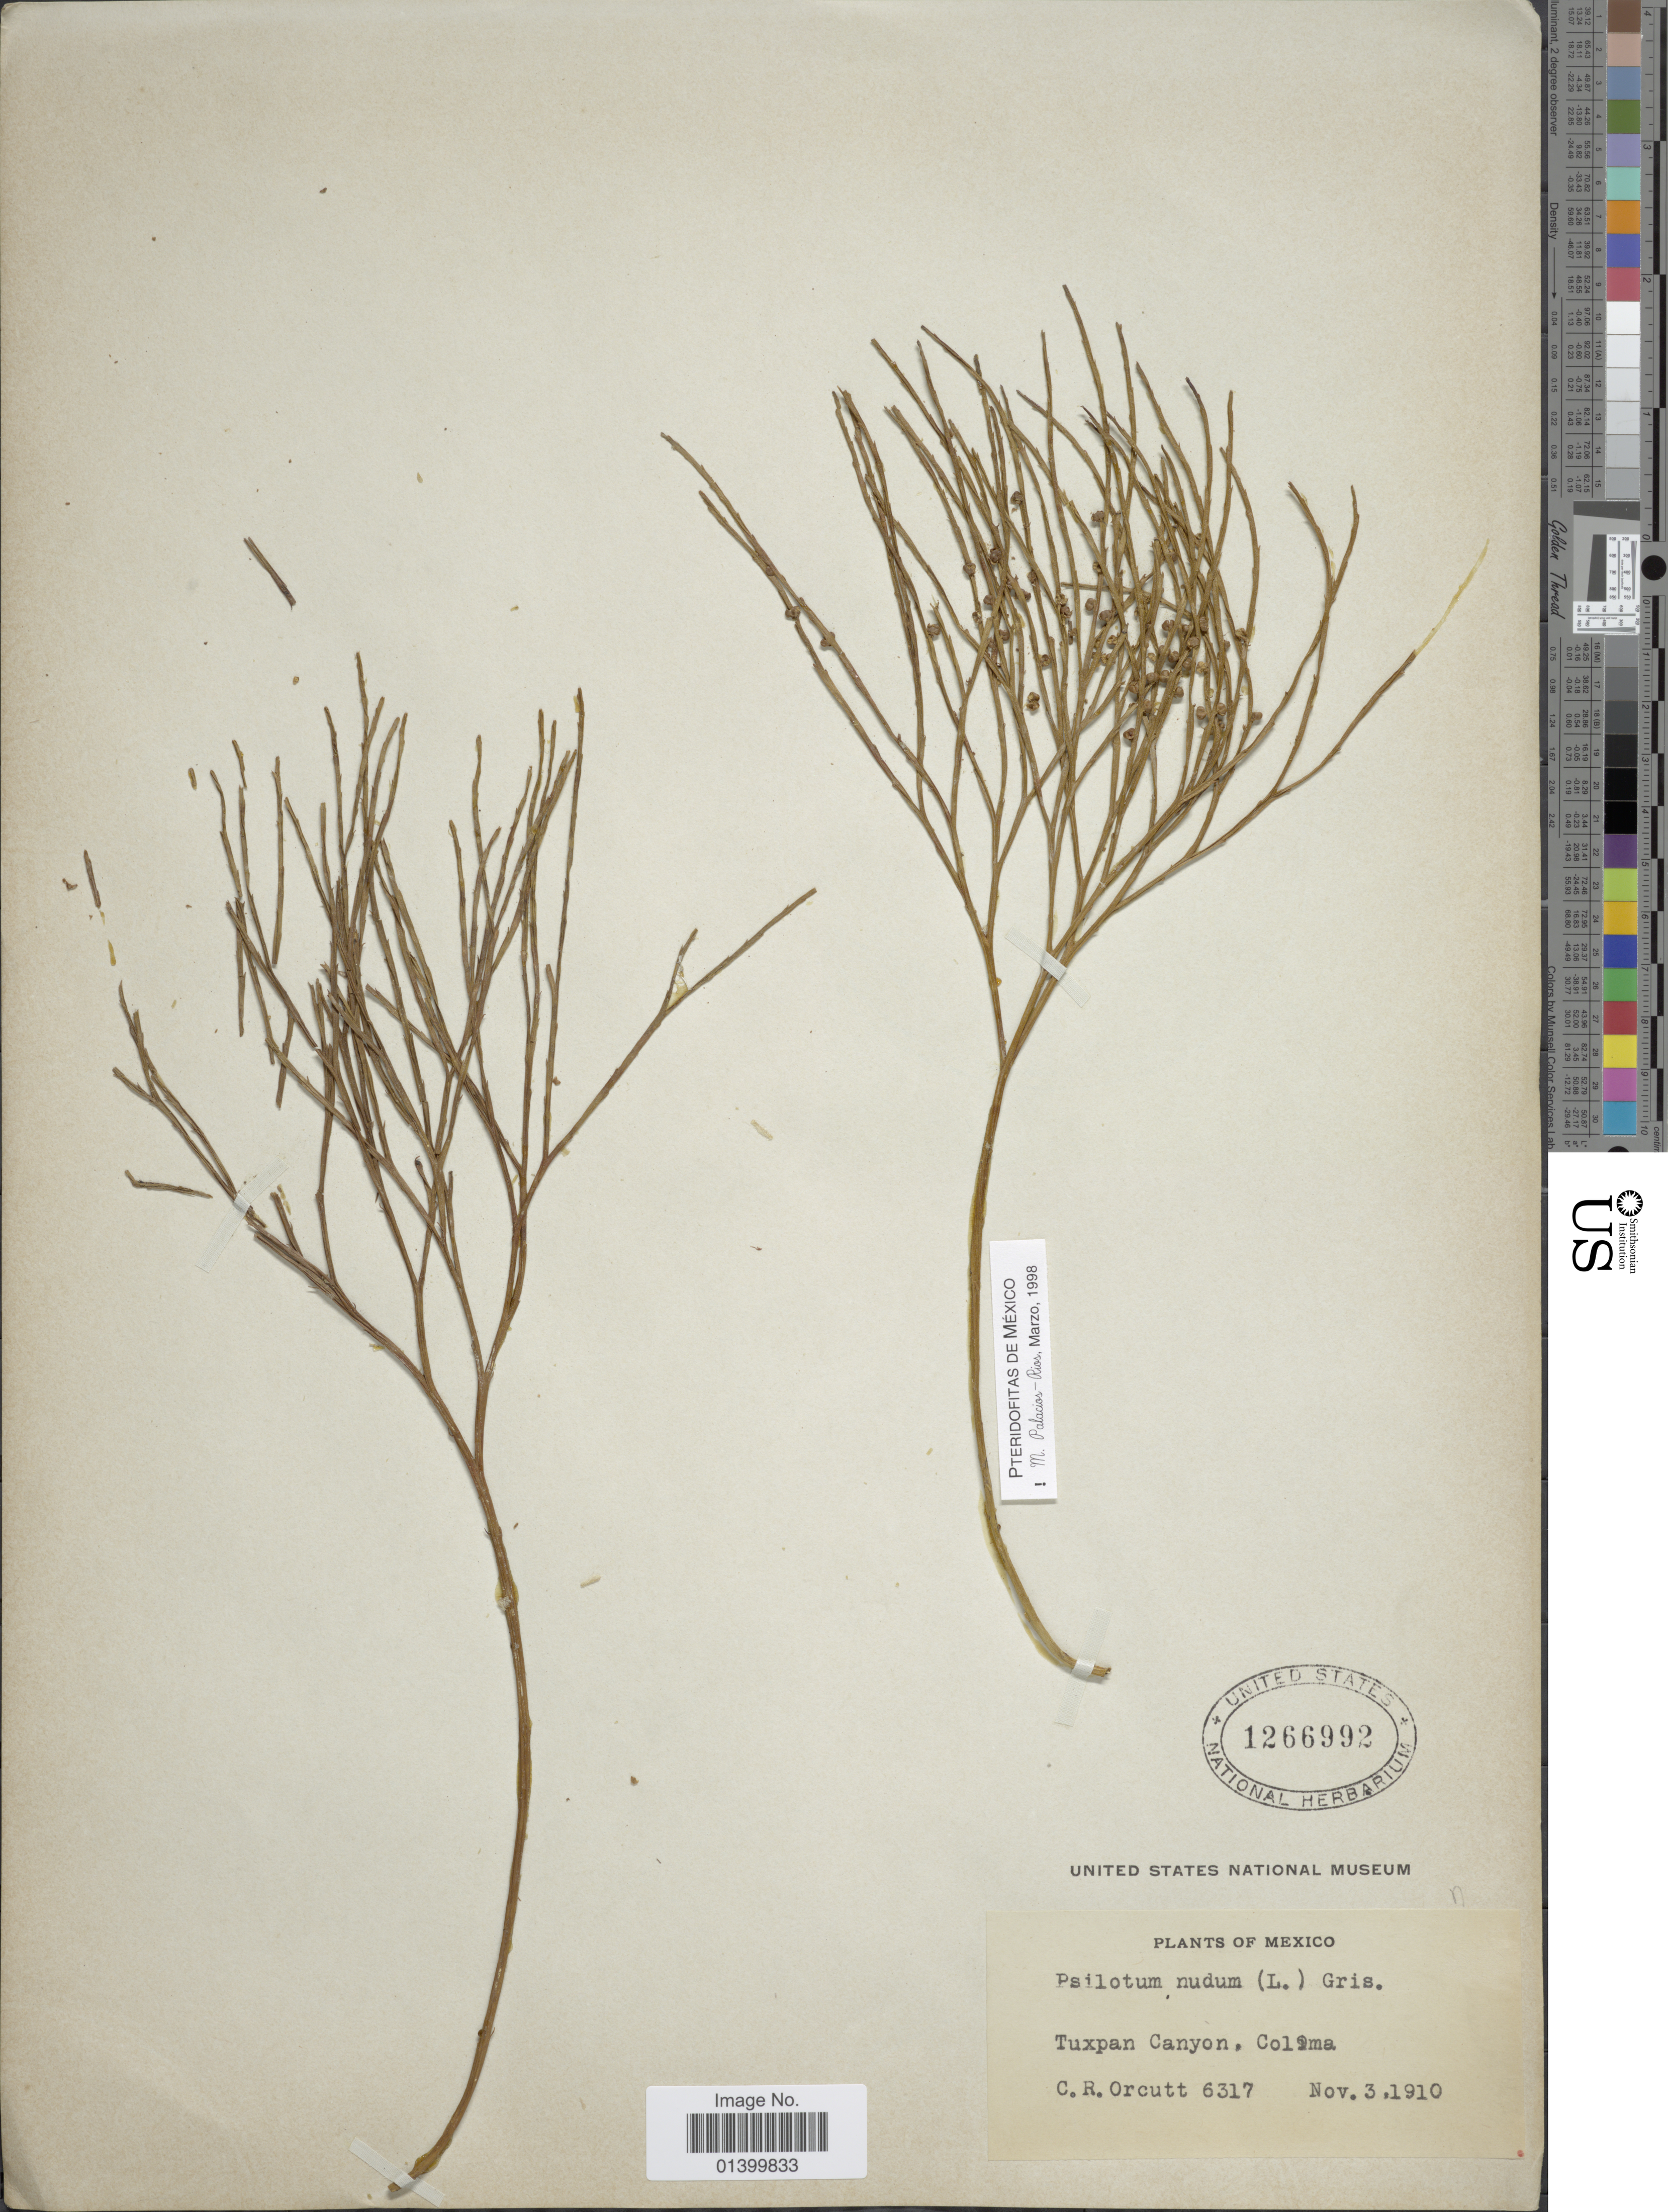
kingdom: Plantae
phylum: Tracheophyta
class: Polypodiopsida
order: Psilotales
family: Psilotaceae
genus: Psilotum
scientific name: Psilotum nudum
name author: (L.) P. Beauv.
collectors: C. R. Orcutt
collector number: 6317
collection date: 1910-11-03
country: Mexico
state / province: Colima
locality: Plants of Mexico. Tuxpan Canyon, Colima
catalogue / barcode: US 1266992